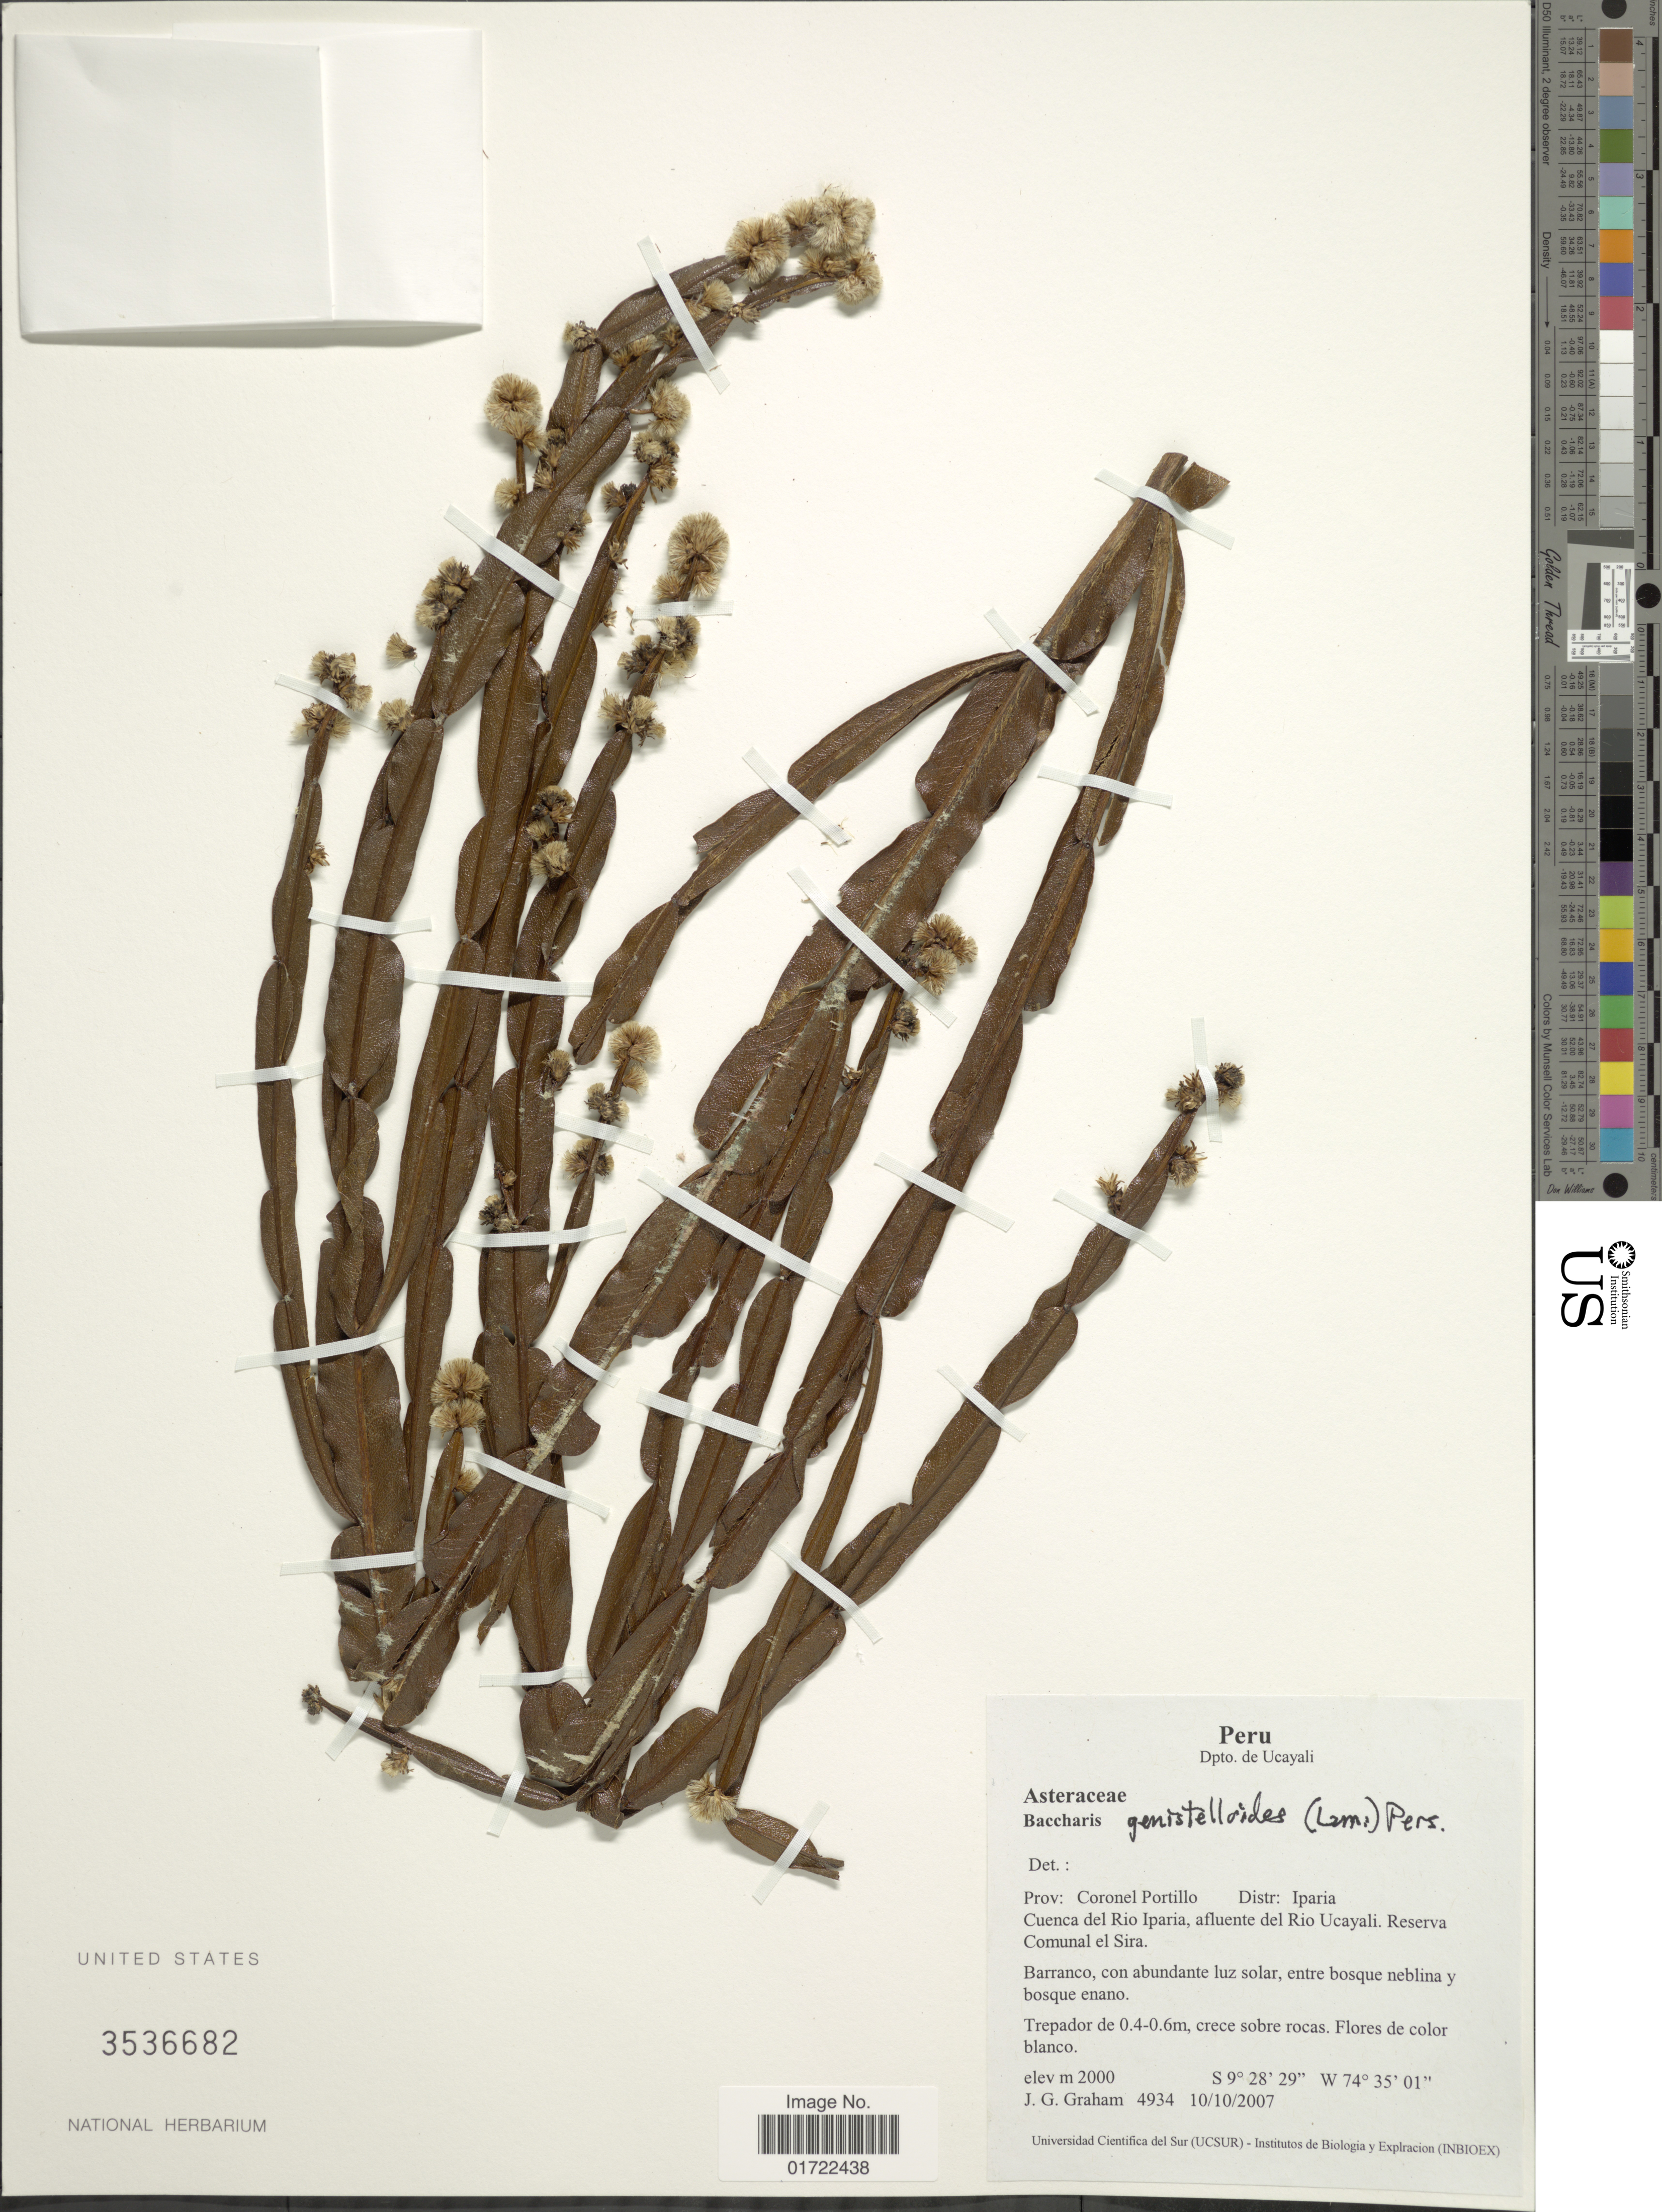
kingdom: Plantae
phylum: Tracheophyta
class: Magnoliopsida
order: Asterales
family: Asteraceae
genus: Baccharis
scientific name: Baccharis genistelloides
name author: (Lam.) Pers.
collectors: J. Graham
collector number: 4934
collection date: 2007-10-10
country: Peru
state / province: Ucayali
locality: Prov. Coronel Portillo, Distr: Iparia, Cuenca del Rio Iparia, afluente del Rio Ucayali. Reserva Comunal el Sira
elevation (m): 2000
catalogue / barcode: US 3536682